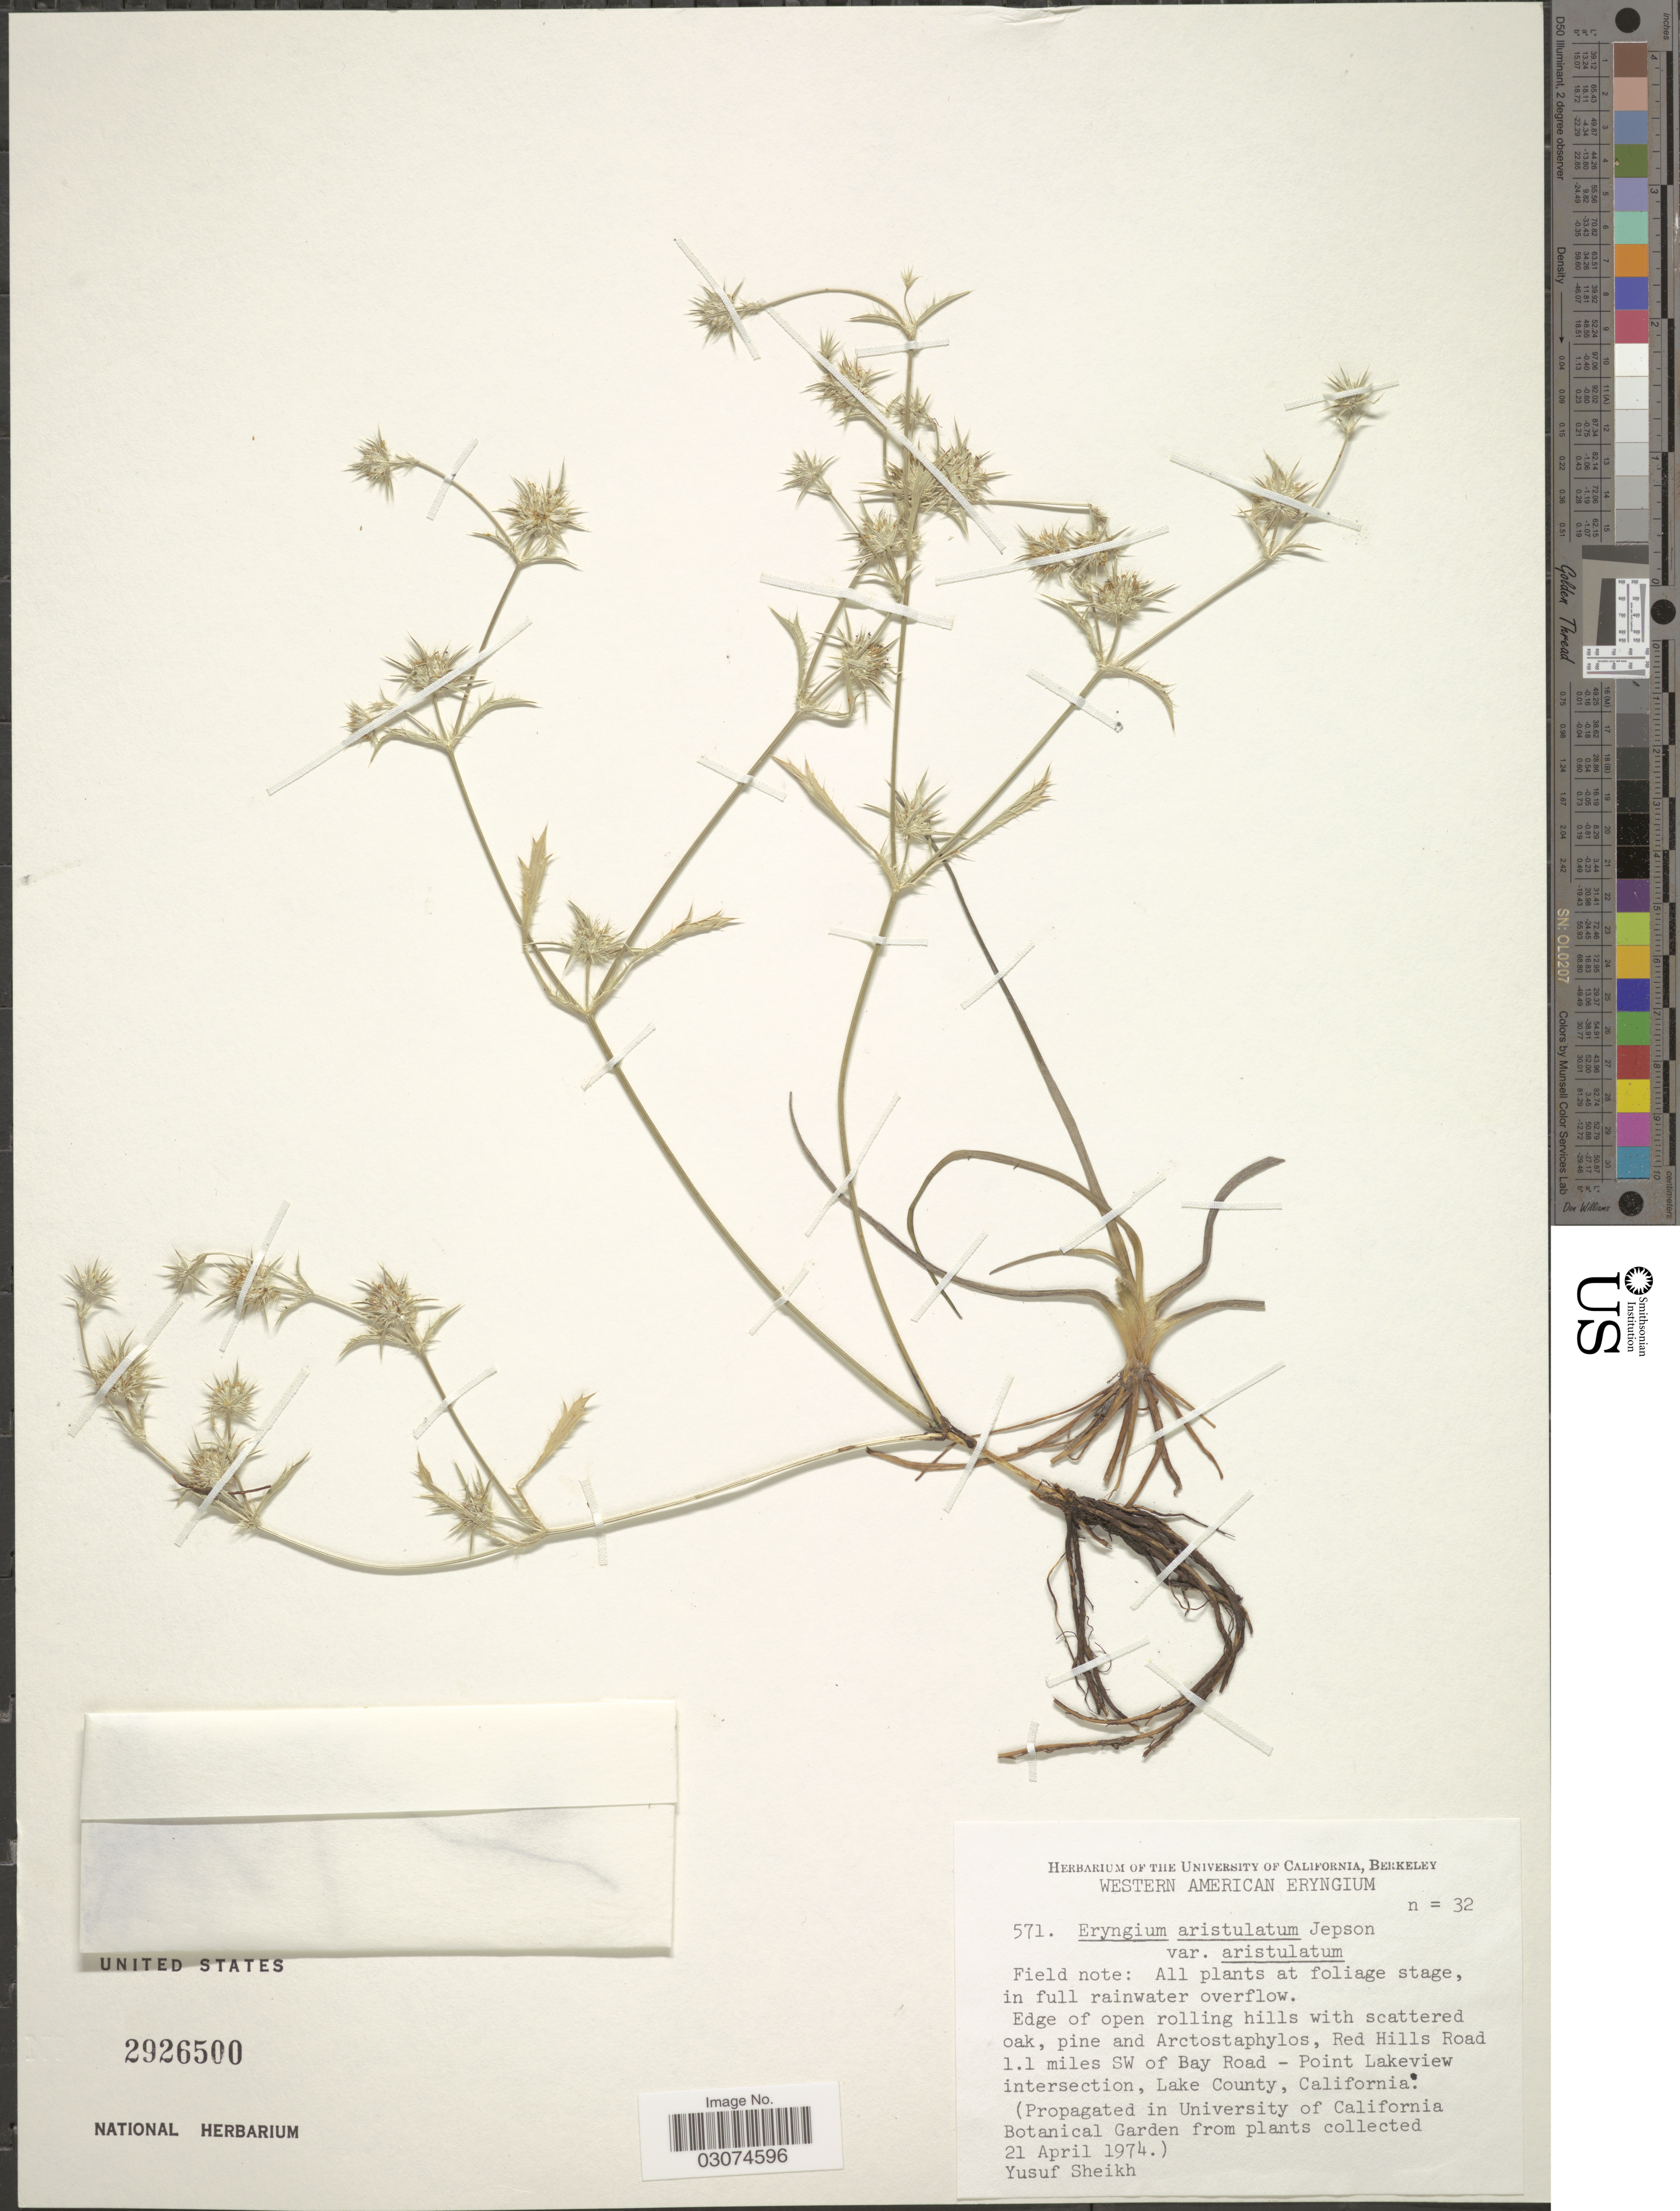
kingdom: Plantae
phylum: Tracheophyta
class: Magnoliopsida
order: Apiales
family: Apiaceae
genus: Eryngium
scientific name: Eryngium aristulatum var. aristulatum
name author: Jeps.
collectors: Y. Sheikh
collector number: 571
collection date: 1974-04-21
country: United States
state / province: California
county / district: Lake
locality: Red Hills Road 1.1 miles SW of Bay Road - Point Lakeview intersection, Lake County.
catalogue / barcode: US 2926500